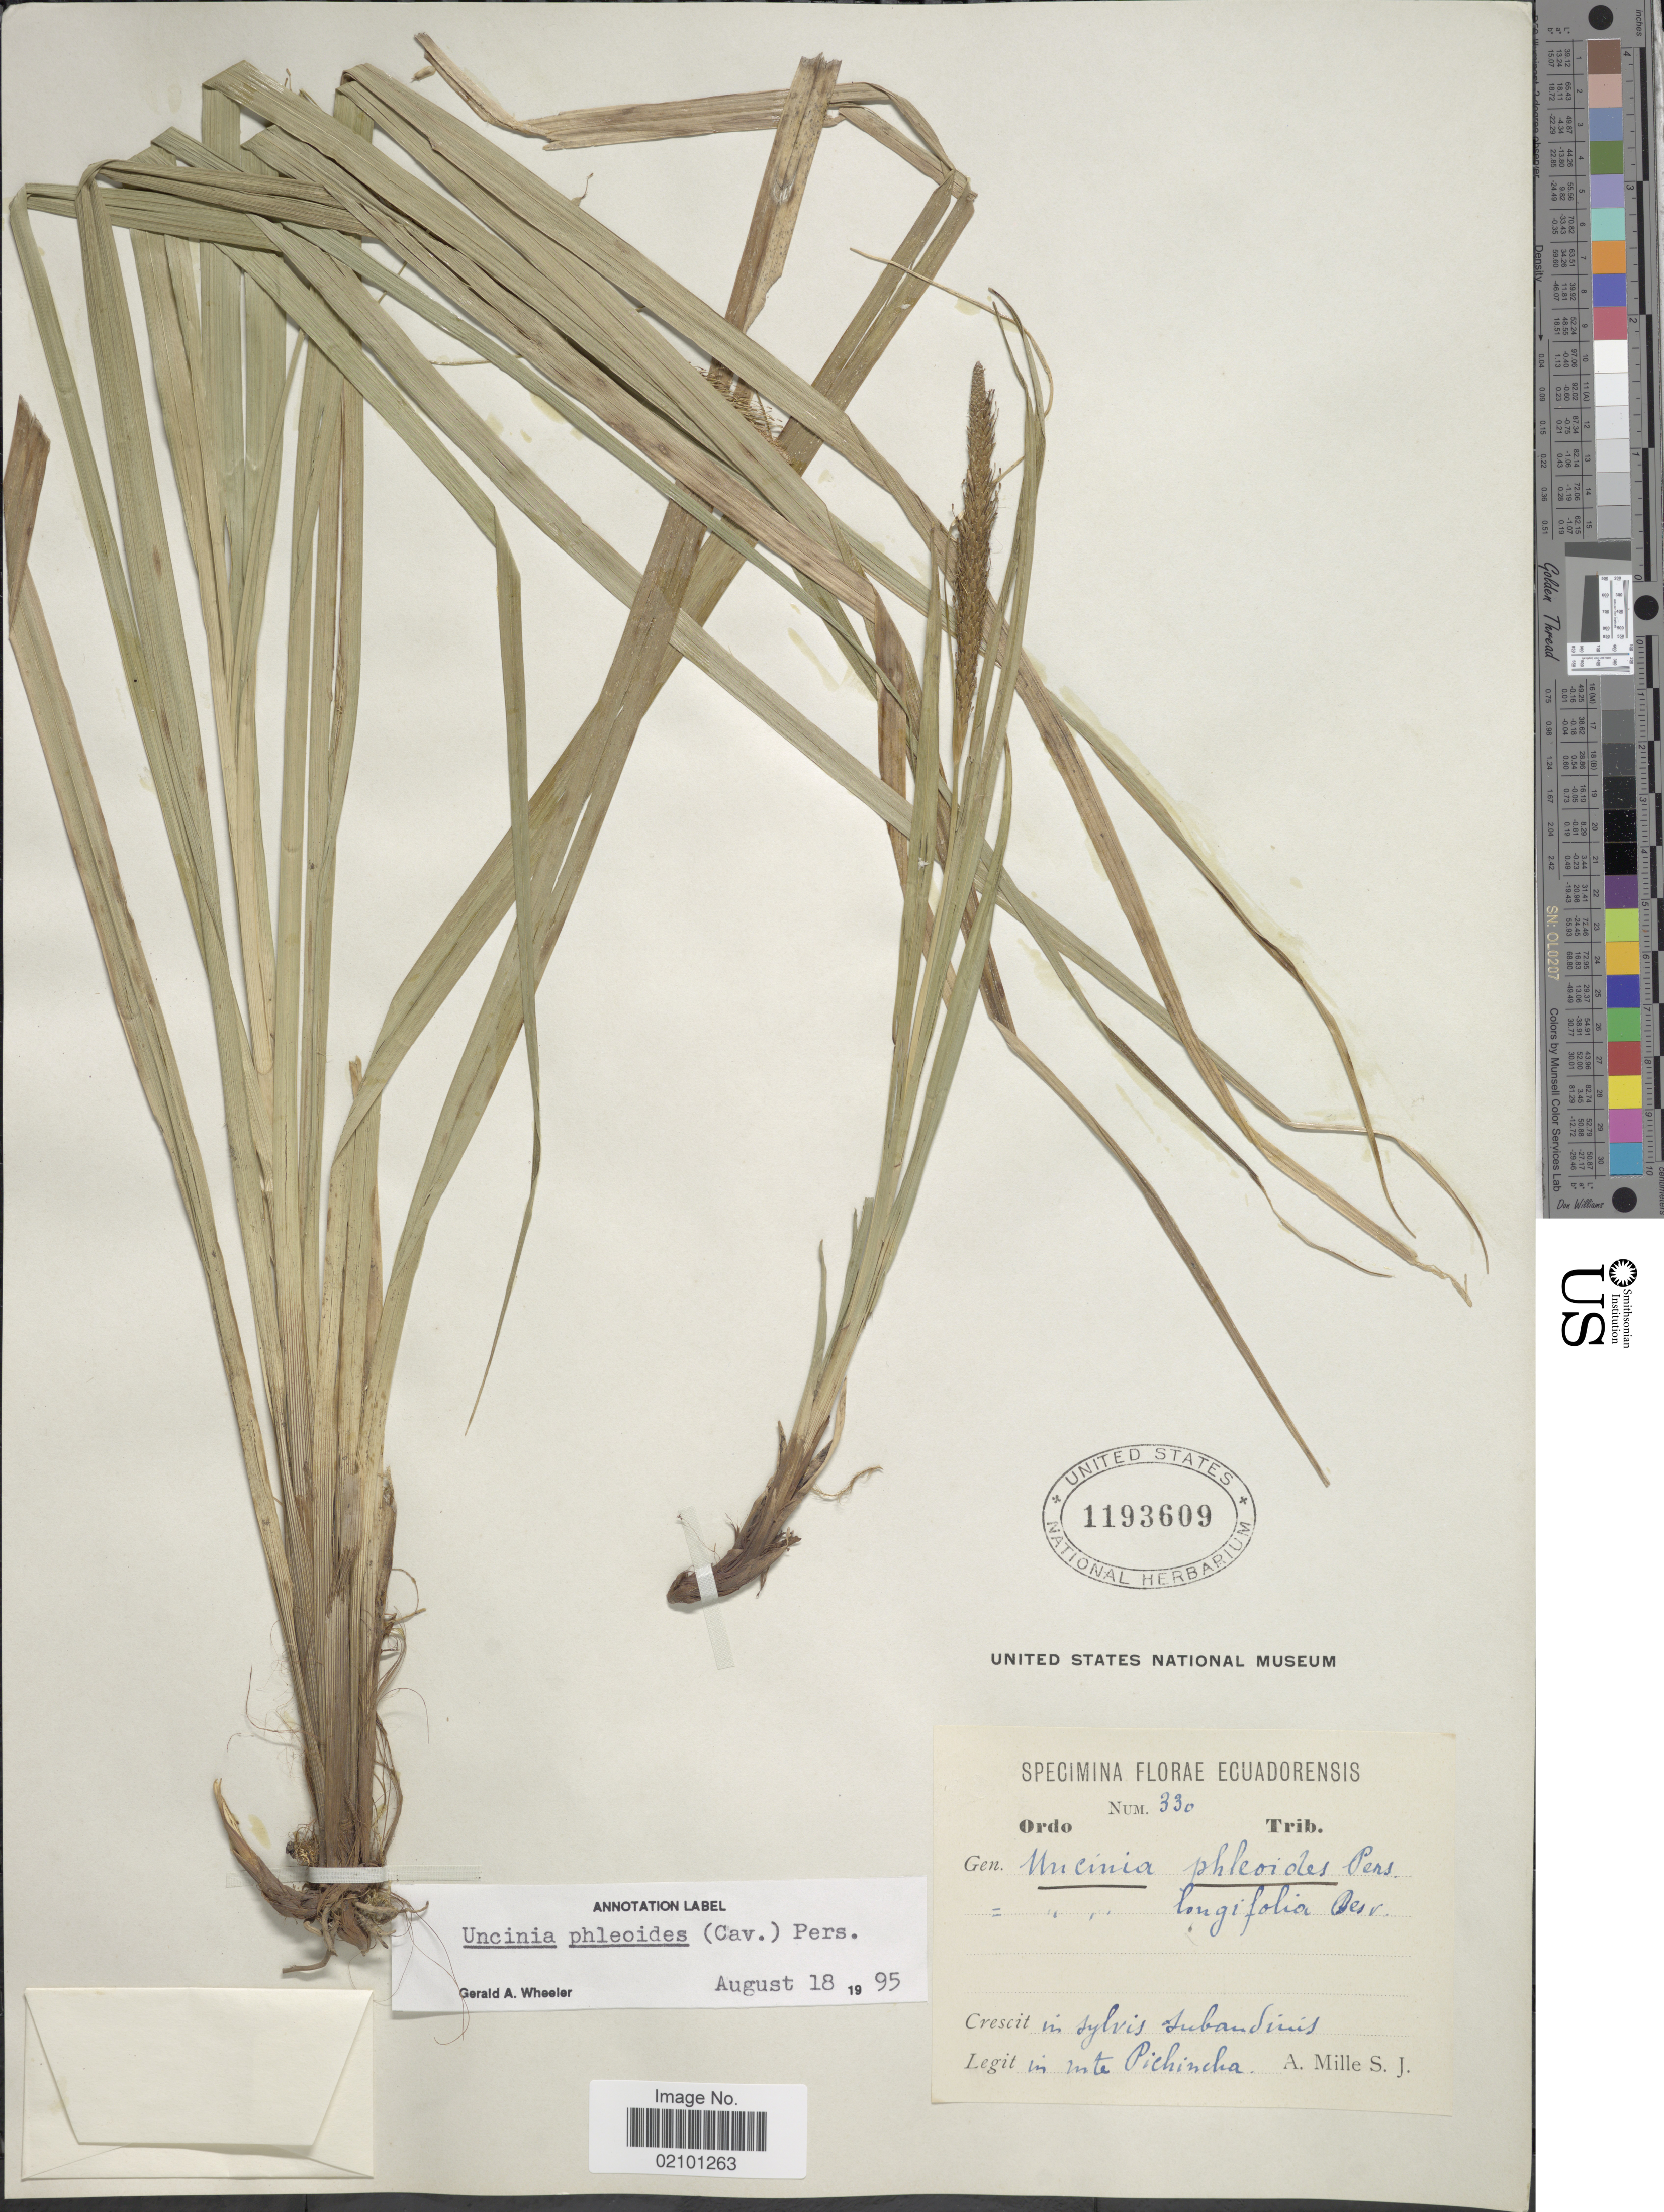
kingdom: Plantae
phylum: Tracheophyta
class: Liliopsida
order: Poales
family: Cyperaceae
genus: Carex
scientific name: Carex phleoides subsp. koyamae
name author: (Gómez-Laur.) Jim.Mejías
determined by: Jimnéz-Mejias, Pedro, (UPOS), Universidad Pablo de Olavide (SPAIN)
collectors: A. Mille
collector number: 330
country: Ecuador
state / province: Pichincha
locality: In mte Pichincha.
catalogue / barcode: US 1193609